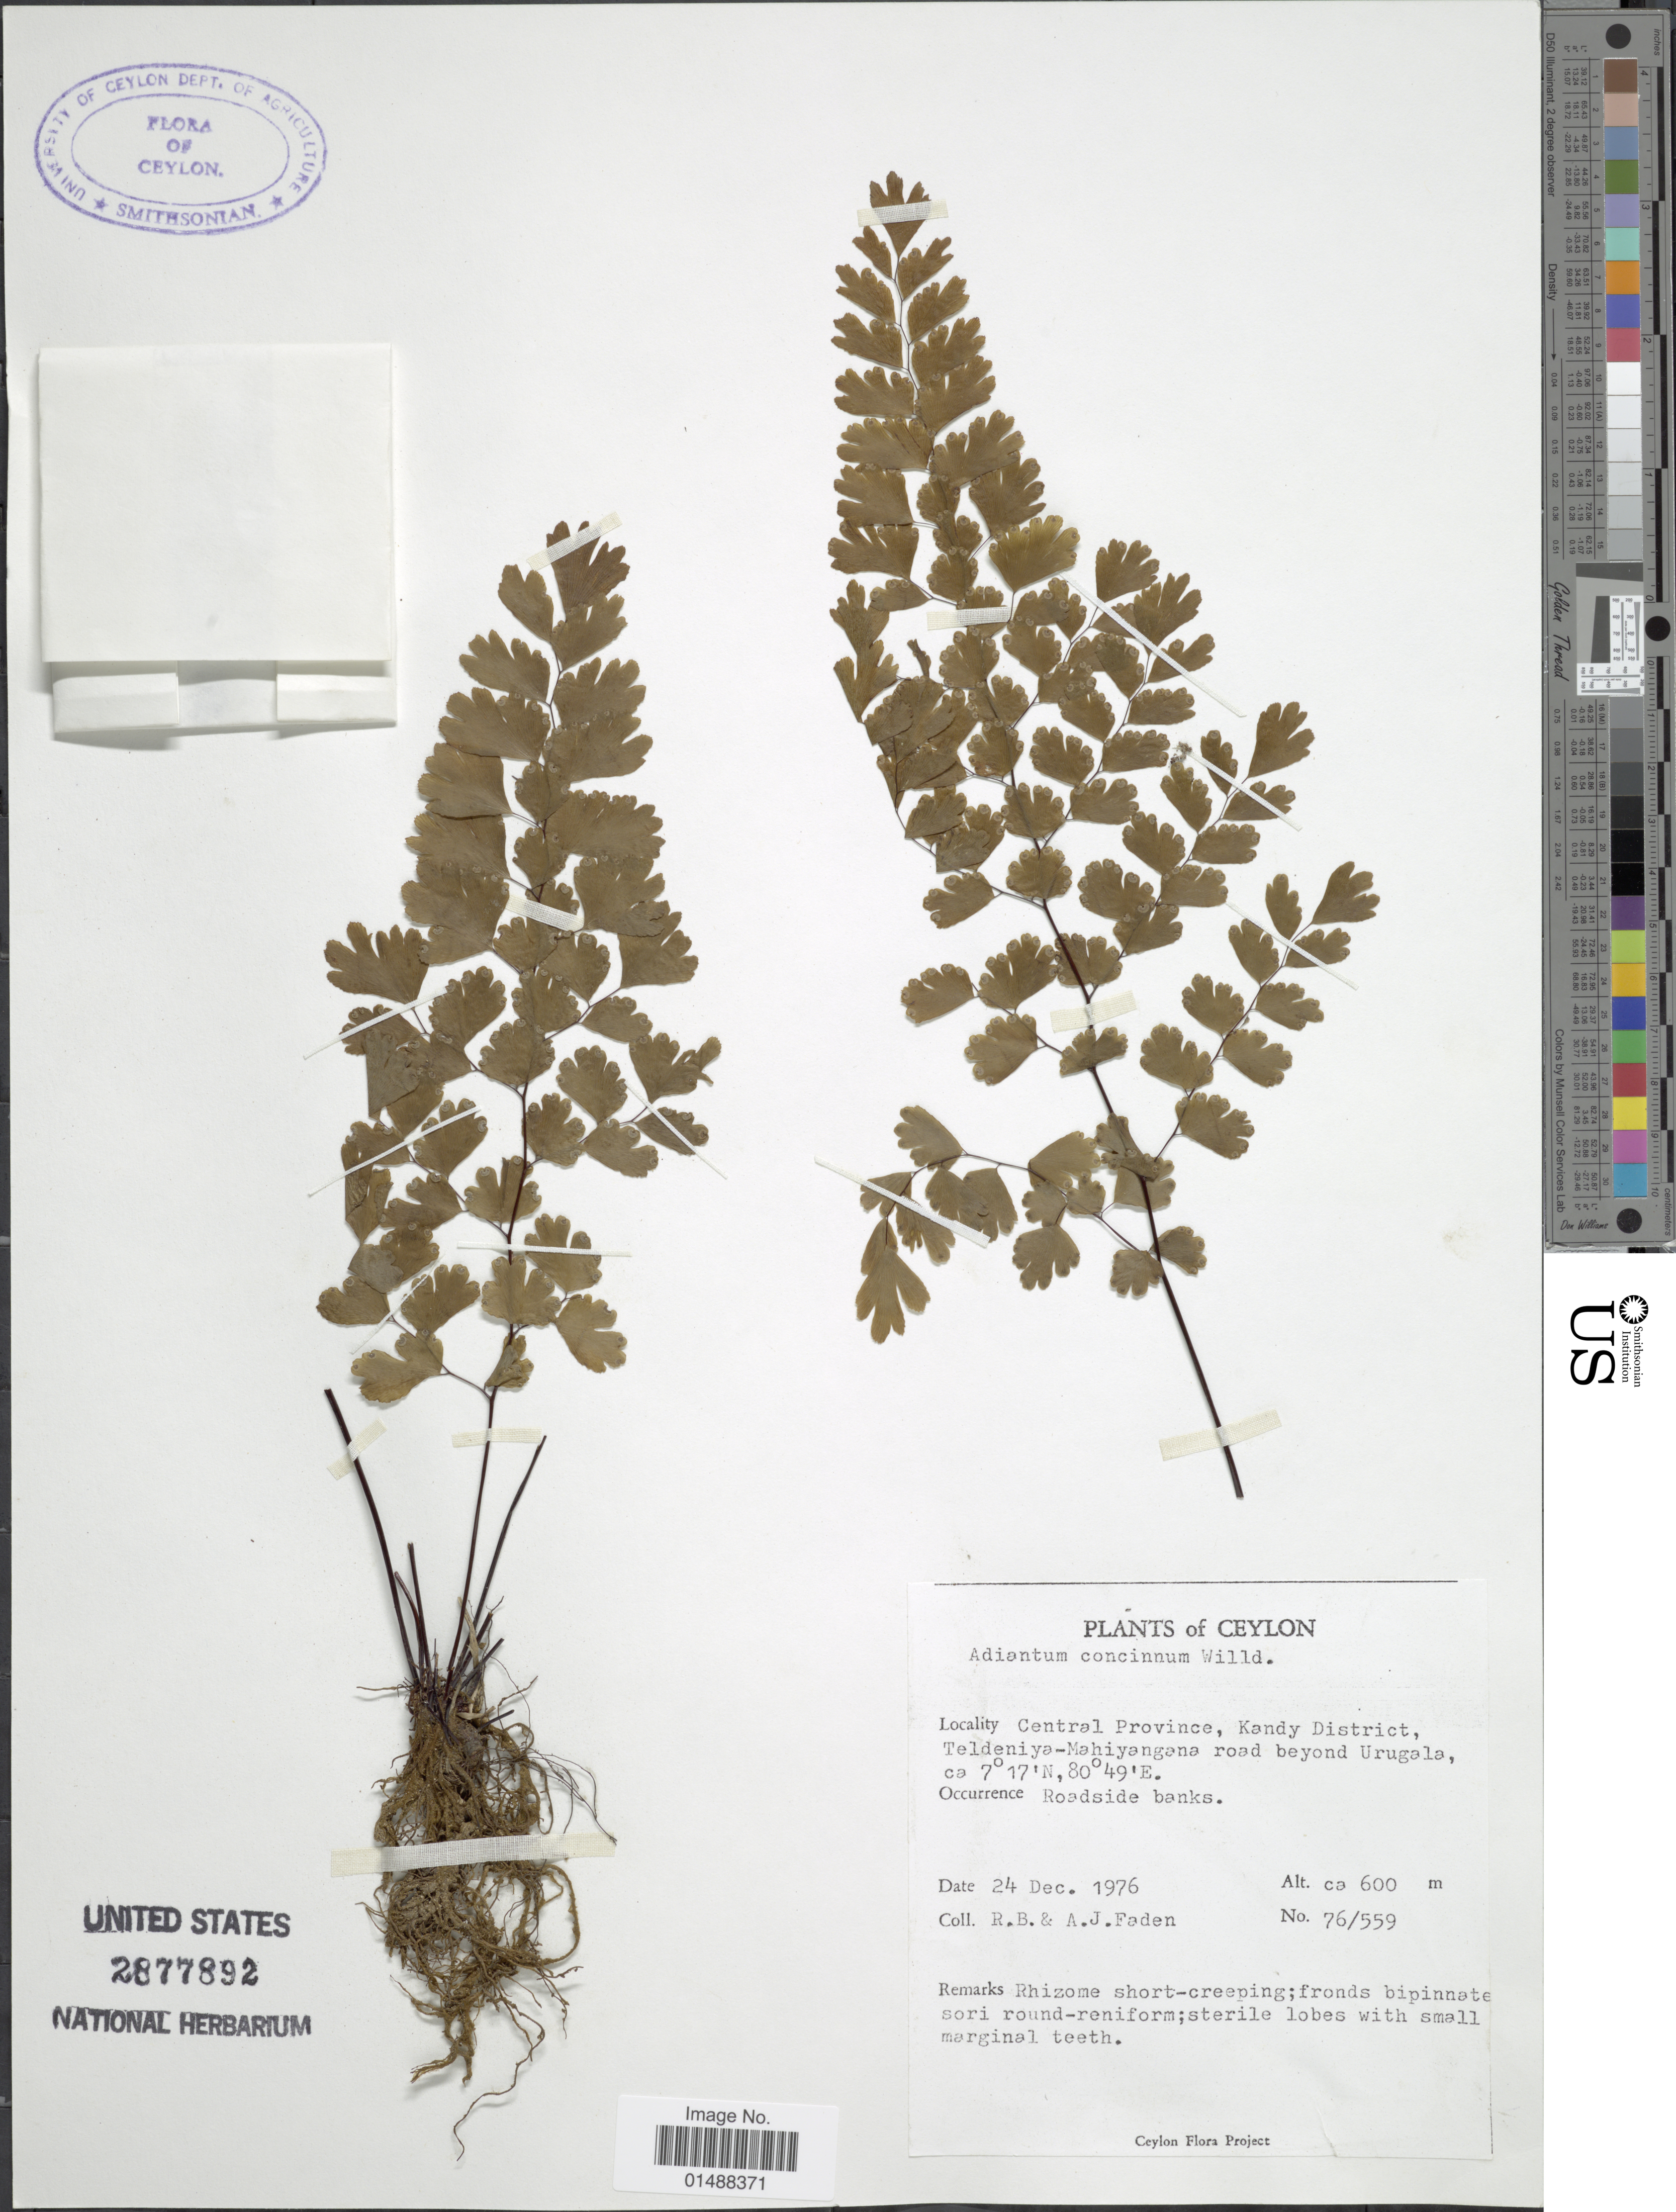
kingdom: Plantae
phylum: Tracheophyta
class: Polypodiopsida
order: Polypodiales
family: Pteridaceae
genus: Adiantum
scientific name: Adiantum concinnum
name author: Humb. & Bonpl. ex Willd.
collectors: R. B. Faden & A. J. Faden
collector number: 76/559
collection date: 1976-12-24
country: Sri Lanka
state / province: Central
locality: Ceylon, Central Province, Kandy District, Teldeniya-Mahiyangana road beyond Urugala.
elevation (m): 600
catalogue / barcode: US 2877892